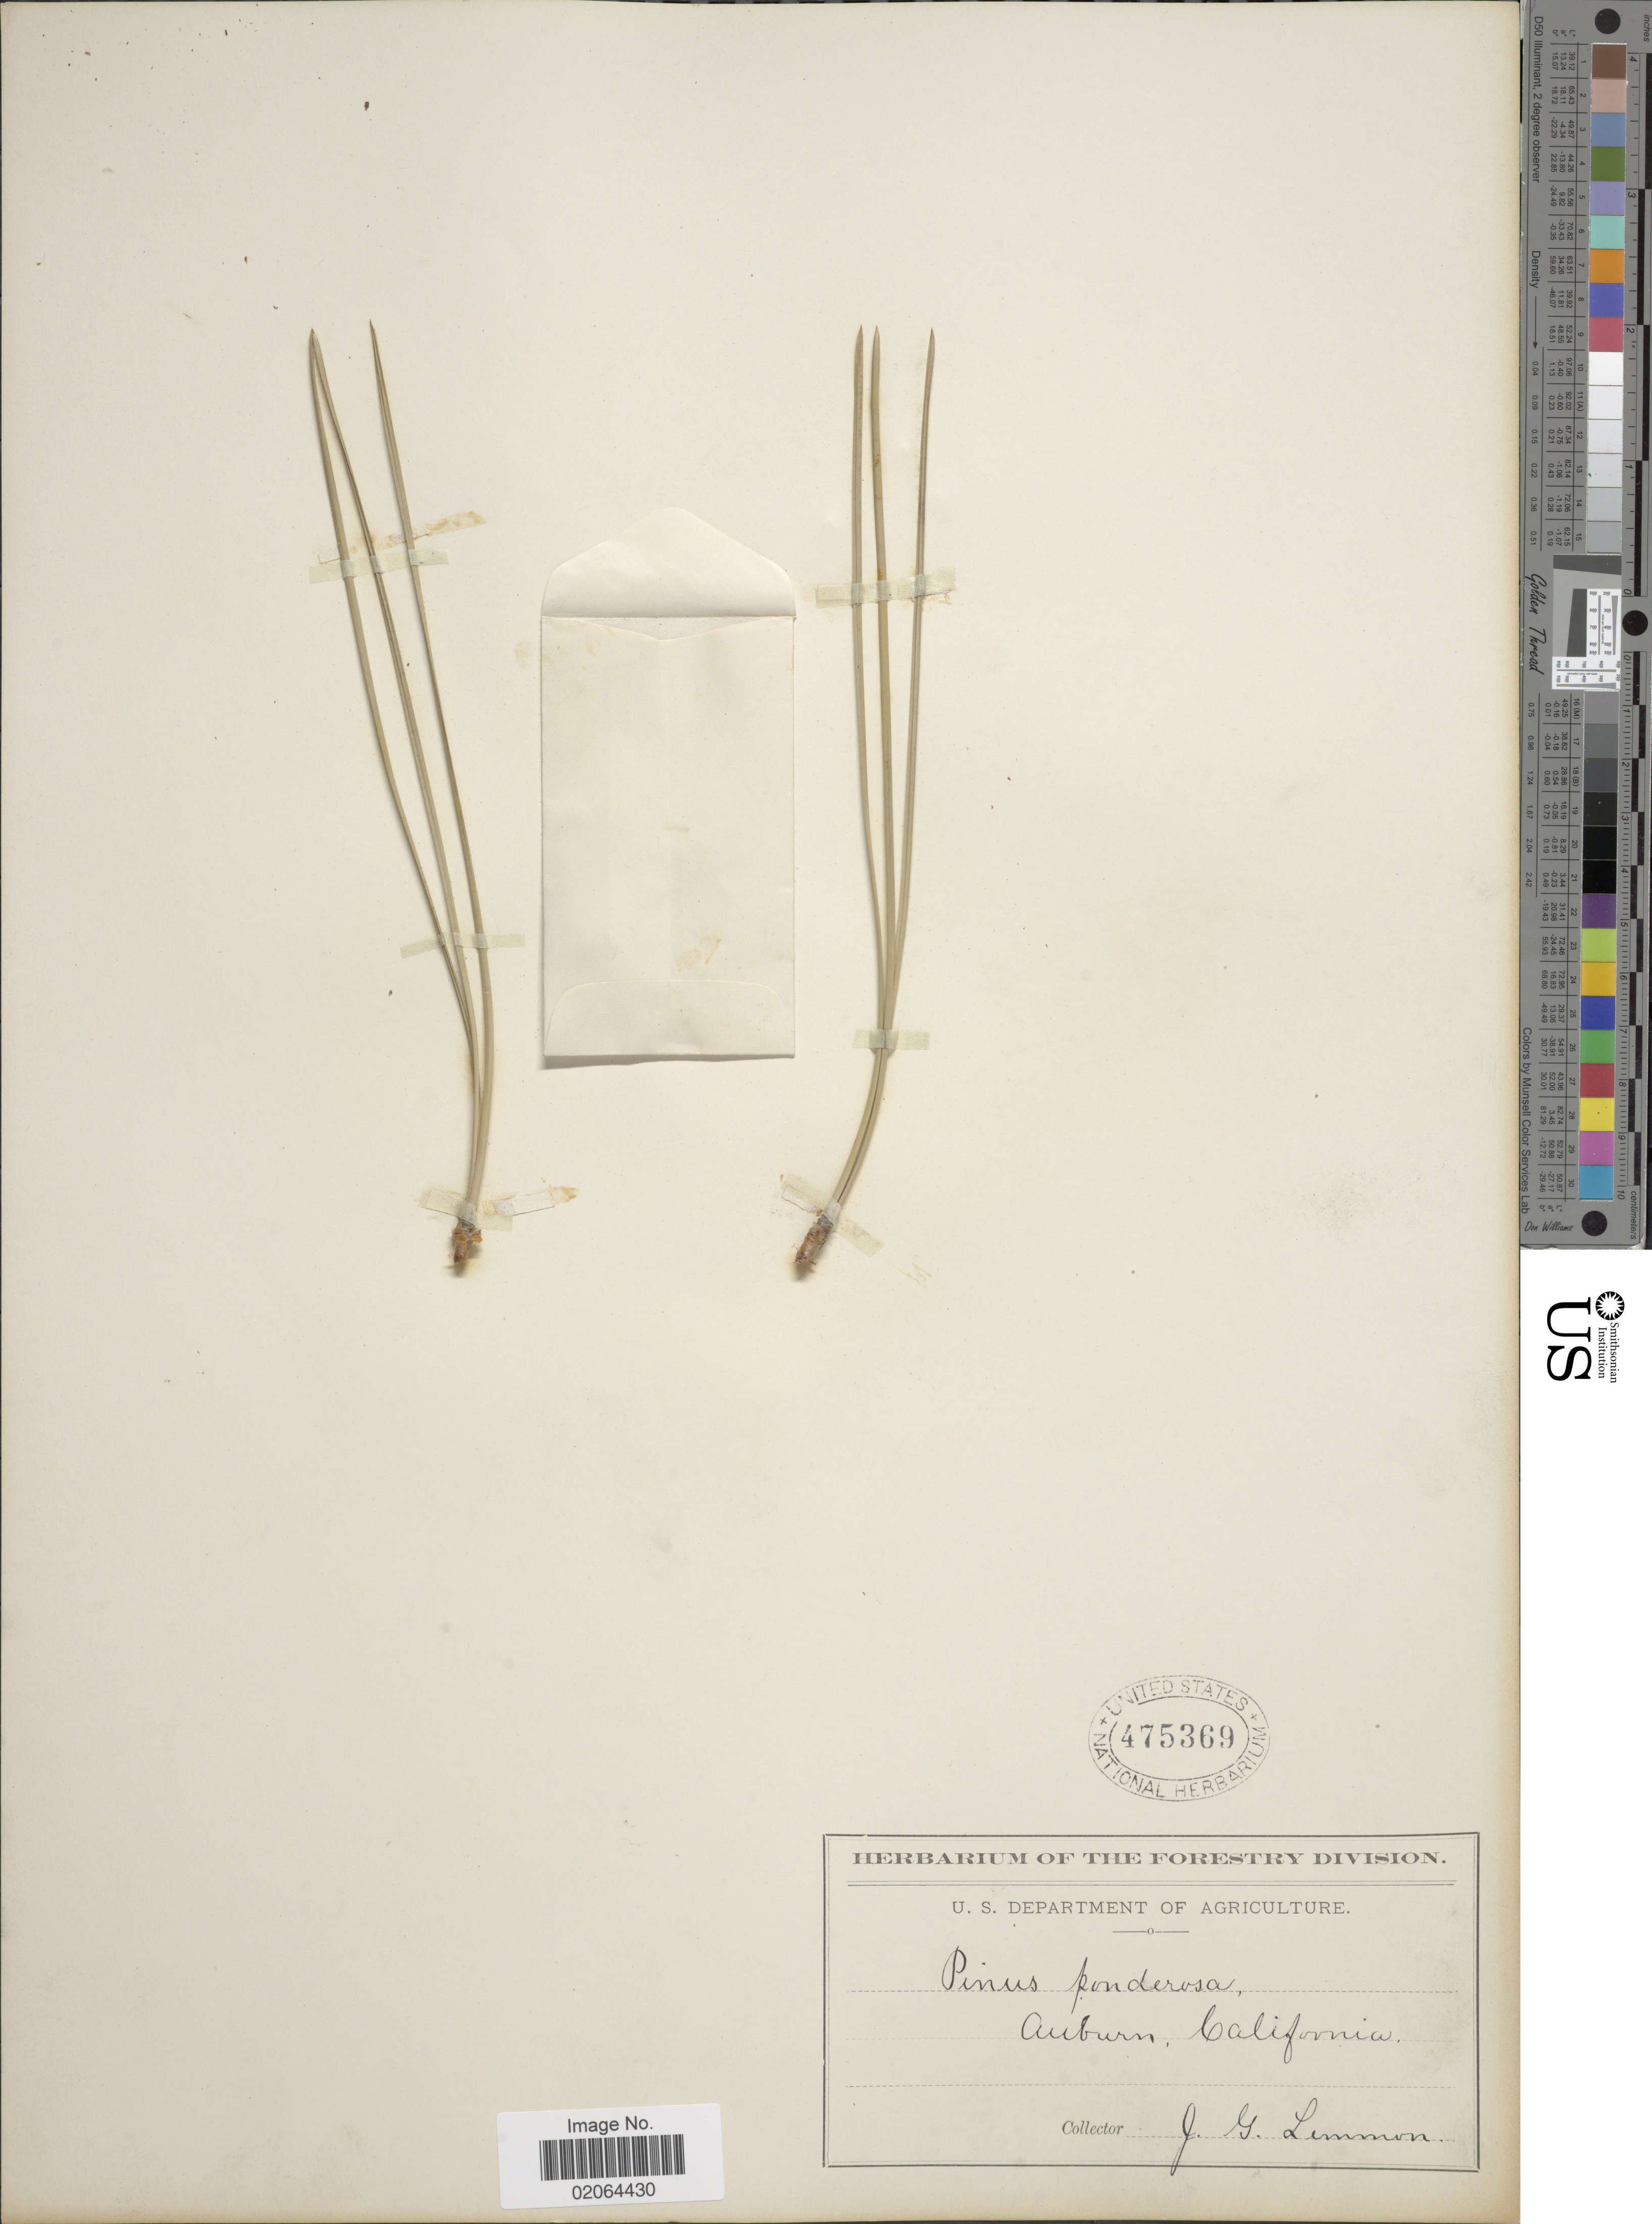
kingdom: Plantae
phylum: Tracheophyta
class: Pinopsida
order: Pinales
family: Pinaceae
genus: Pinus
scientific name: Pinus ponderosa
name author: Douglas ex C. Lawson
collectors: J. Lemmon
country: United States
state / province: California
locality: Auburn, California.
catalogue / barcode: US 475369